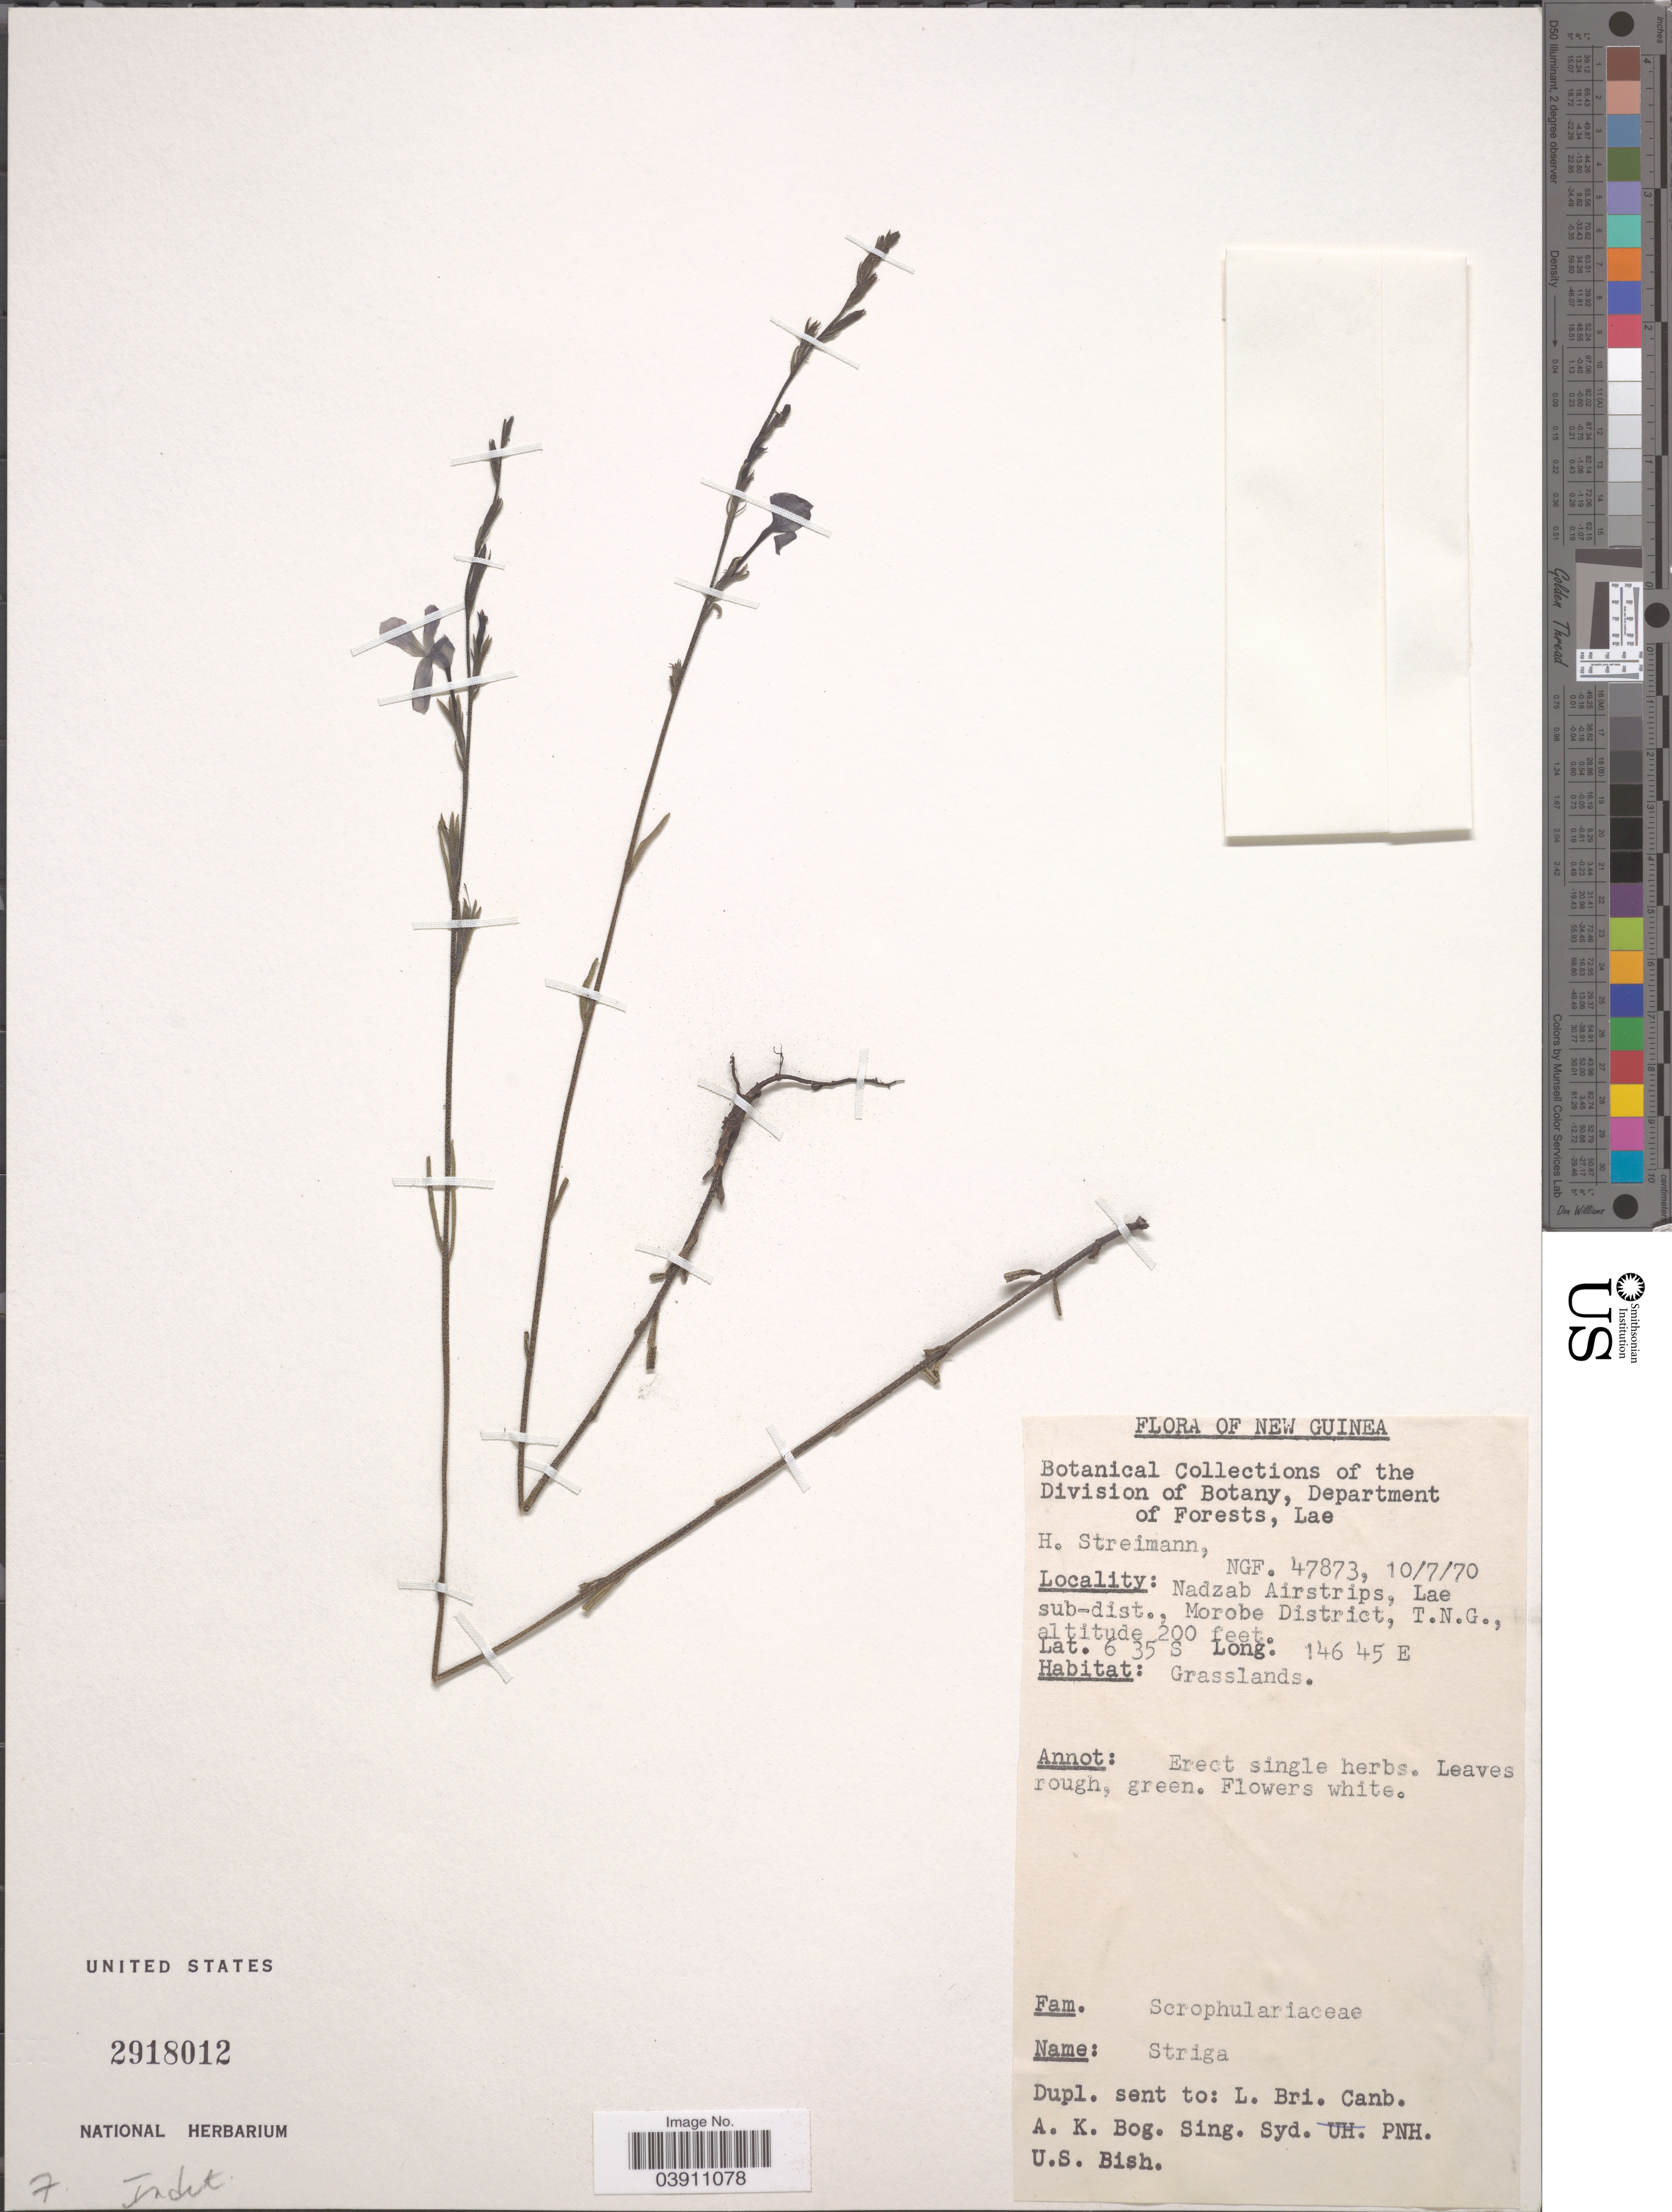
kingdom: Plantae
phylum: Tracheophyta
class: Magnoliopsida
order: Lamiales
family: Orobanchaceae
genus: Striga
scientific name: Striga sp.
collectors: H. Streimann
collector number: NGF 47873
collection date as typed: Transcribed d/m/y: 10/7/70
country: Papua New Guinea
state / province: Morobe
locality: Nadzab Airstrips, Lae sub-dist., Morobe District, T.N.G.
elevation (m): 61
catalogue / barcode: US 2918012